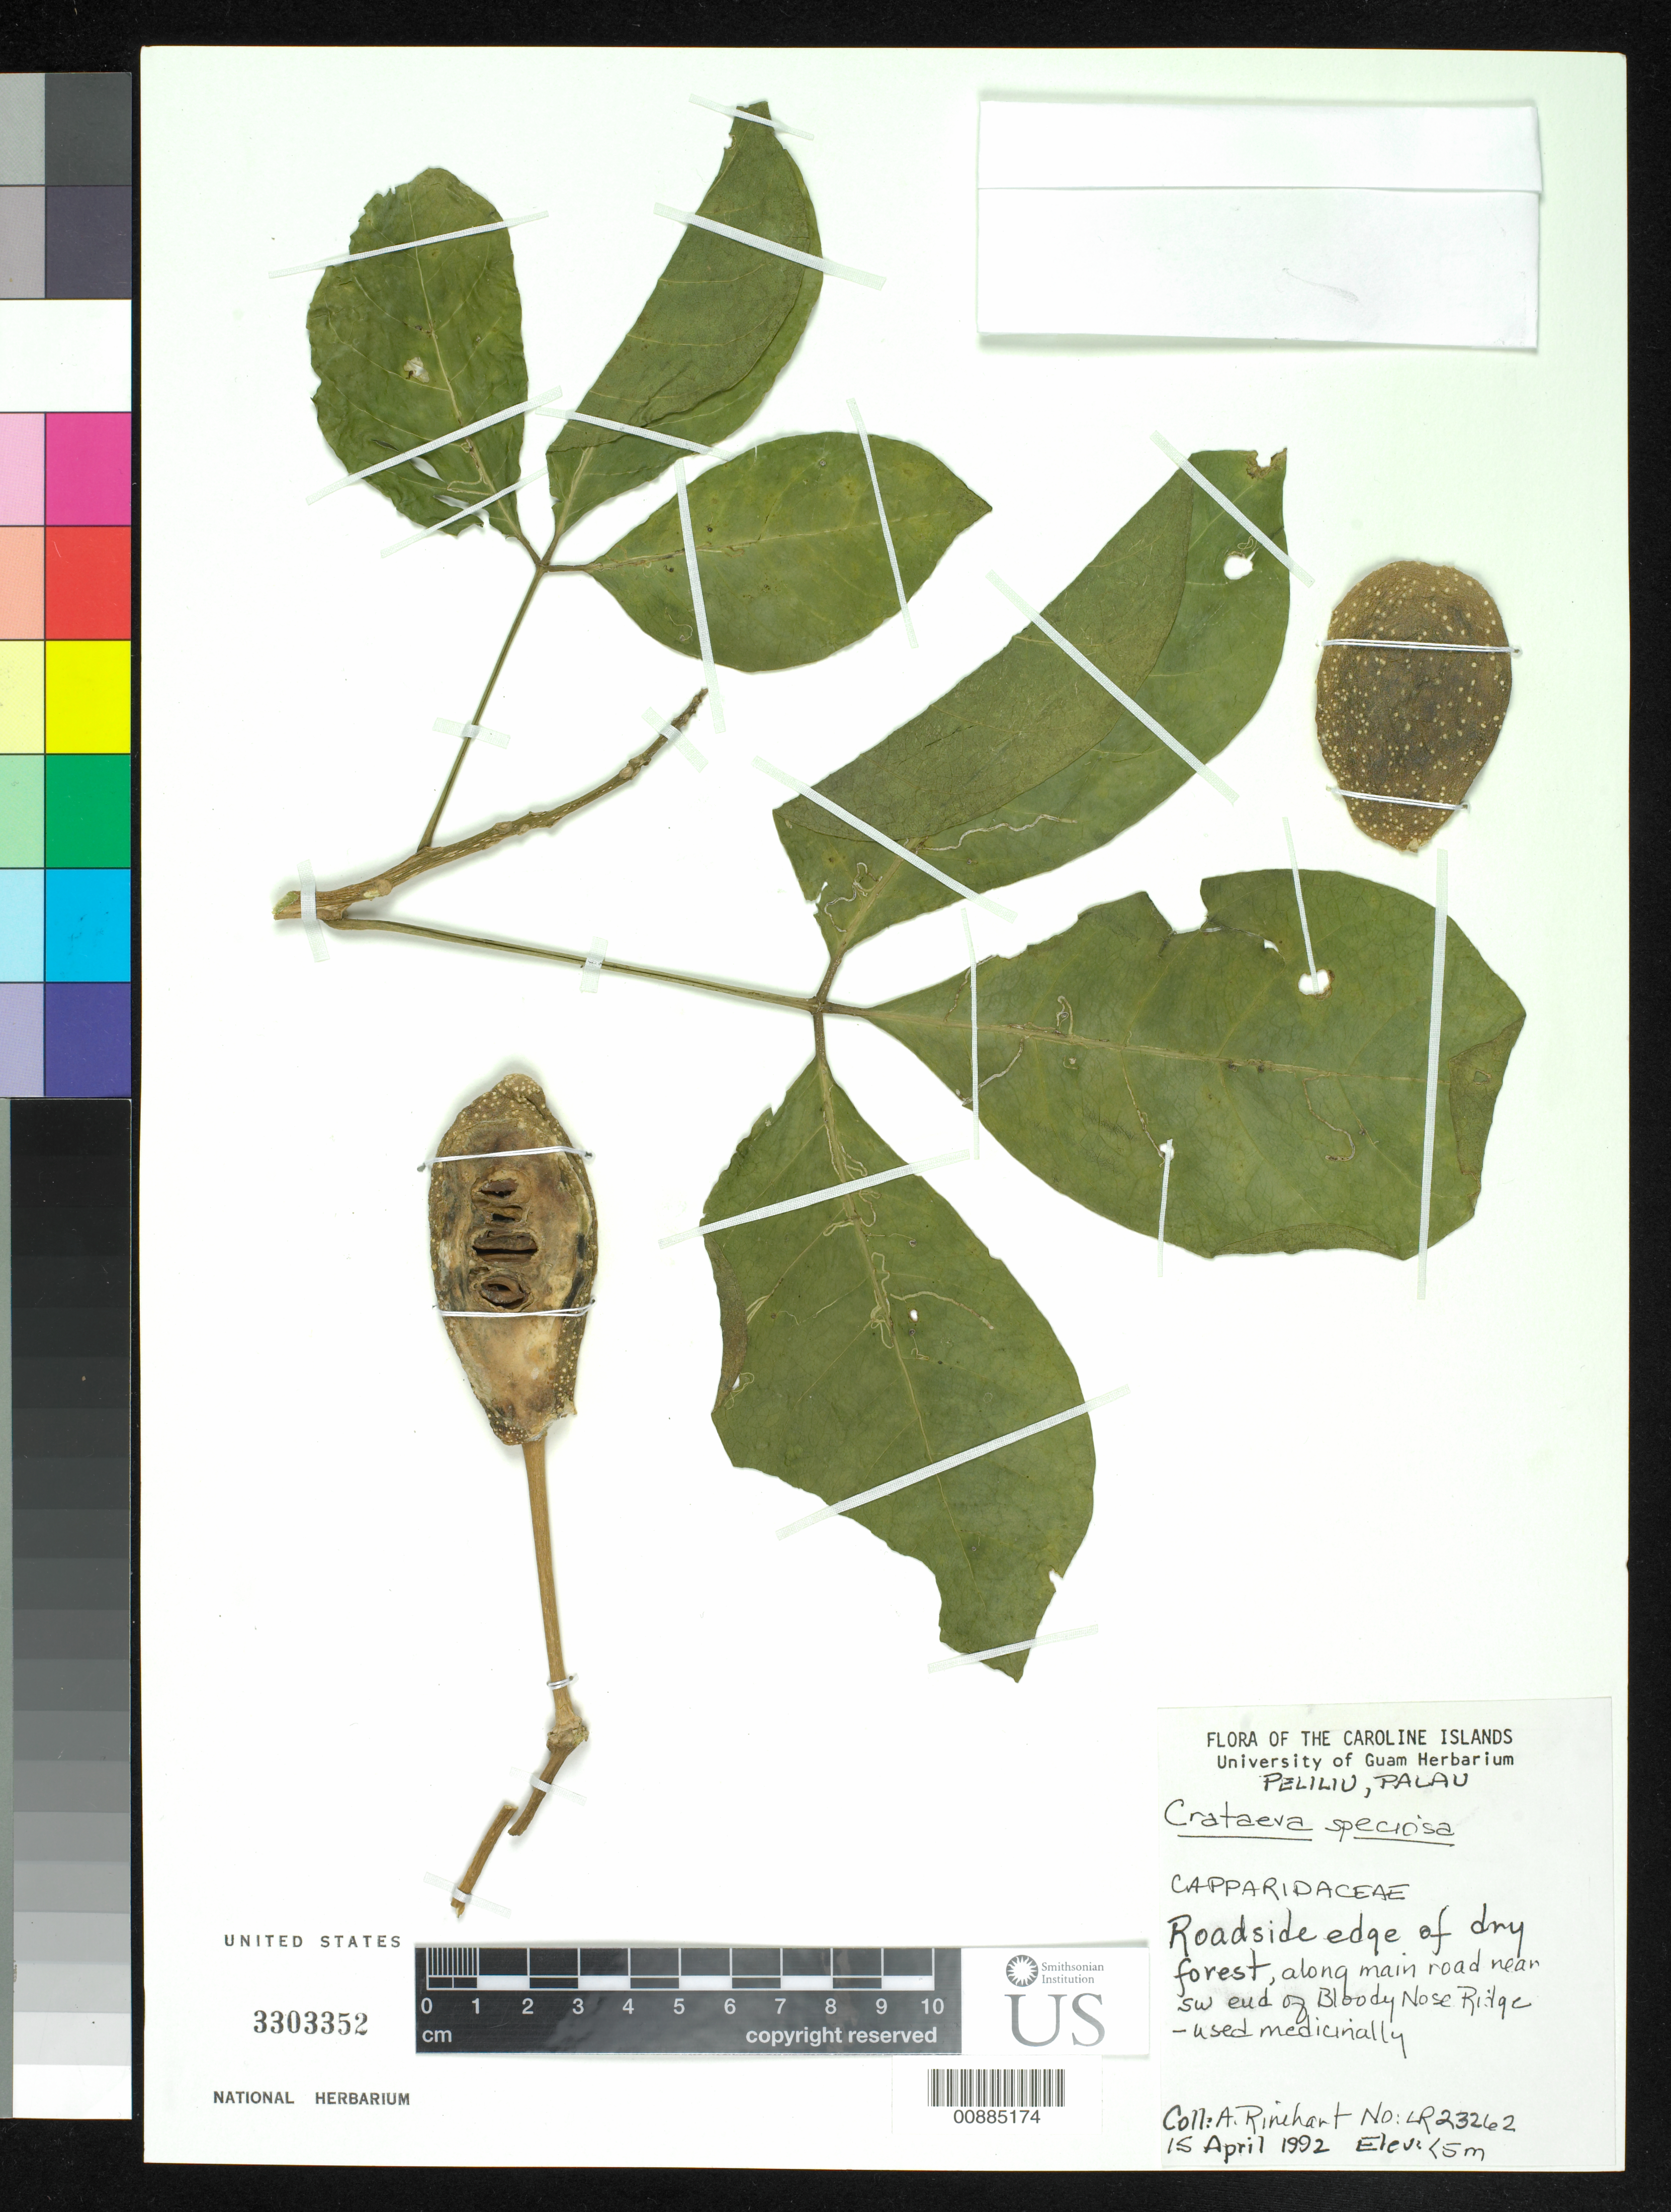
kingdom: Plantae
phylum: Tracheophyta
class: Magnoliopsida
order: Brassicales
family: Capparaceae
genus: Crateva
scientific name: Crateva speciosa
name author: Volkens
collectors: A. Rinehart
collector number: LR 23262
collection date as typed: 15 Apr 1992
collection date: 1992-04-15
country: Palau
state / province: Peleliu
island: Beliliou [Peleliu]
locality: SW end of Bloody Nose Ridge, Peliliu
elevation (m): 5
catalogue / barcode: US 3303352